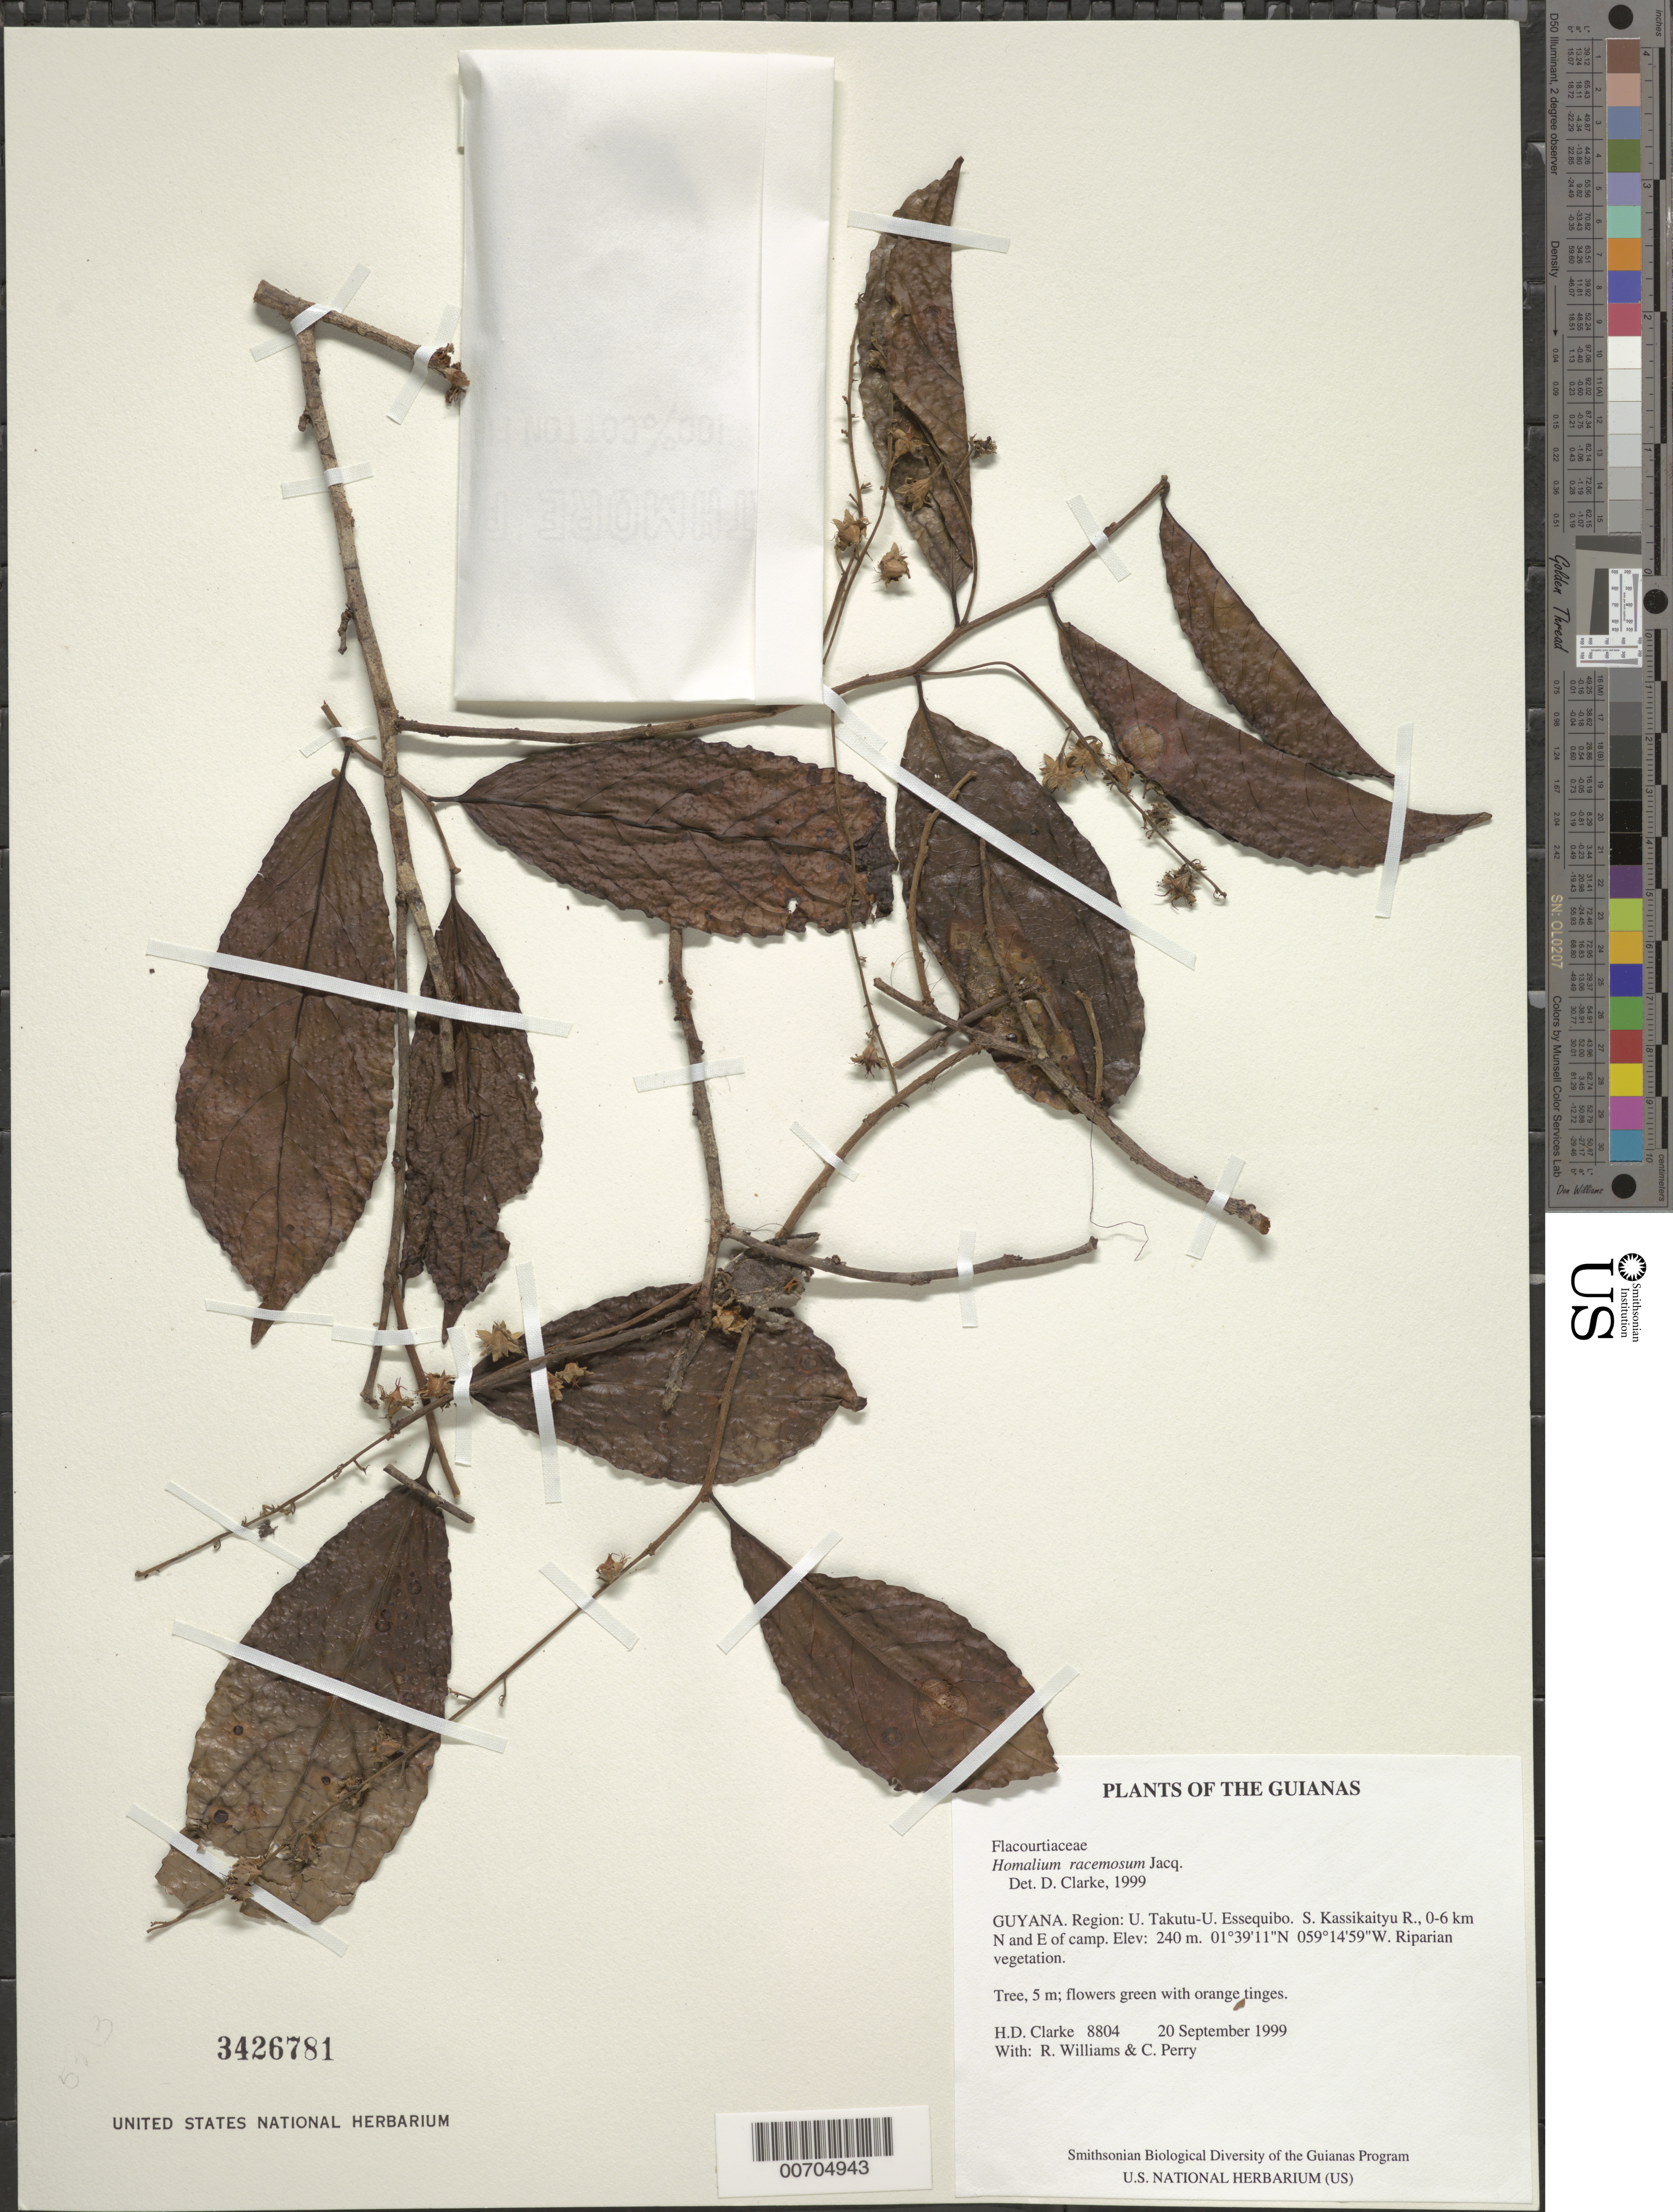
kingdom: Plantae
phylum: Tracheophyta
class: Magnoliopsida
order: Malpighiales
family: Salicaceae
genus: Homalium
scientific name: Homalium racemosum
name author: Jacq.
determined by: Clarke, H. D., University of North Carolina (Asheville)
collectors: H. D. Clarke, R. Williams & C. Perry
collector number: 8804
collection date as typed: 20 September 1999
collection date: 1999-09-20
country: Guyana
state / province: U. Takutu-U. Essequibo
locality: S. Kassikaityu R., 0-6 km N and E of camp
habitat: Riparian vegetation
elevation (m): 240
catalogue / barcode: US 3426781